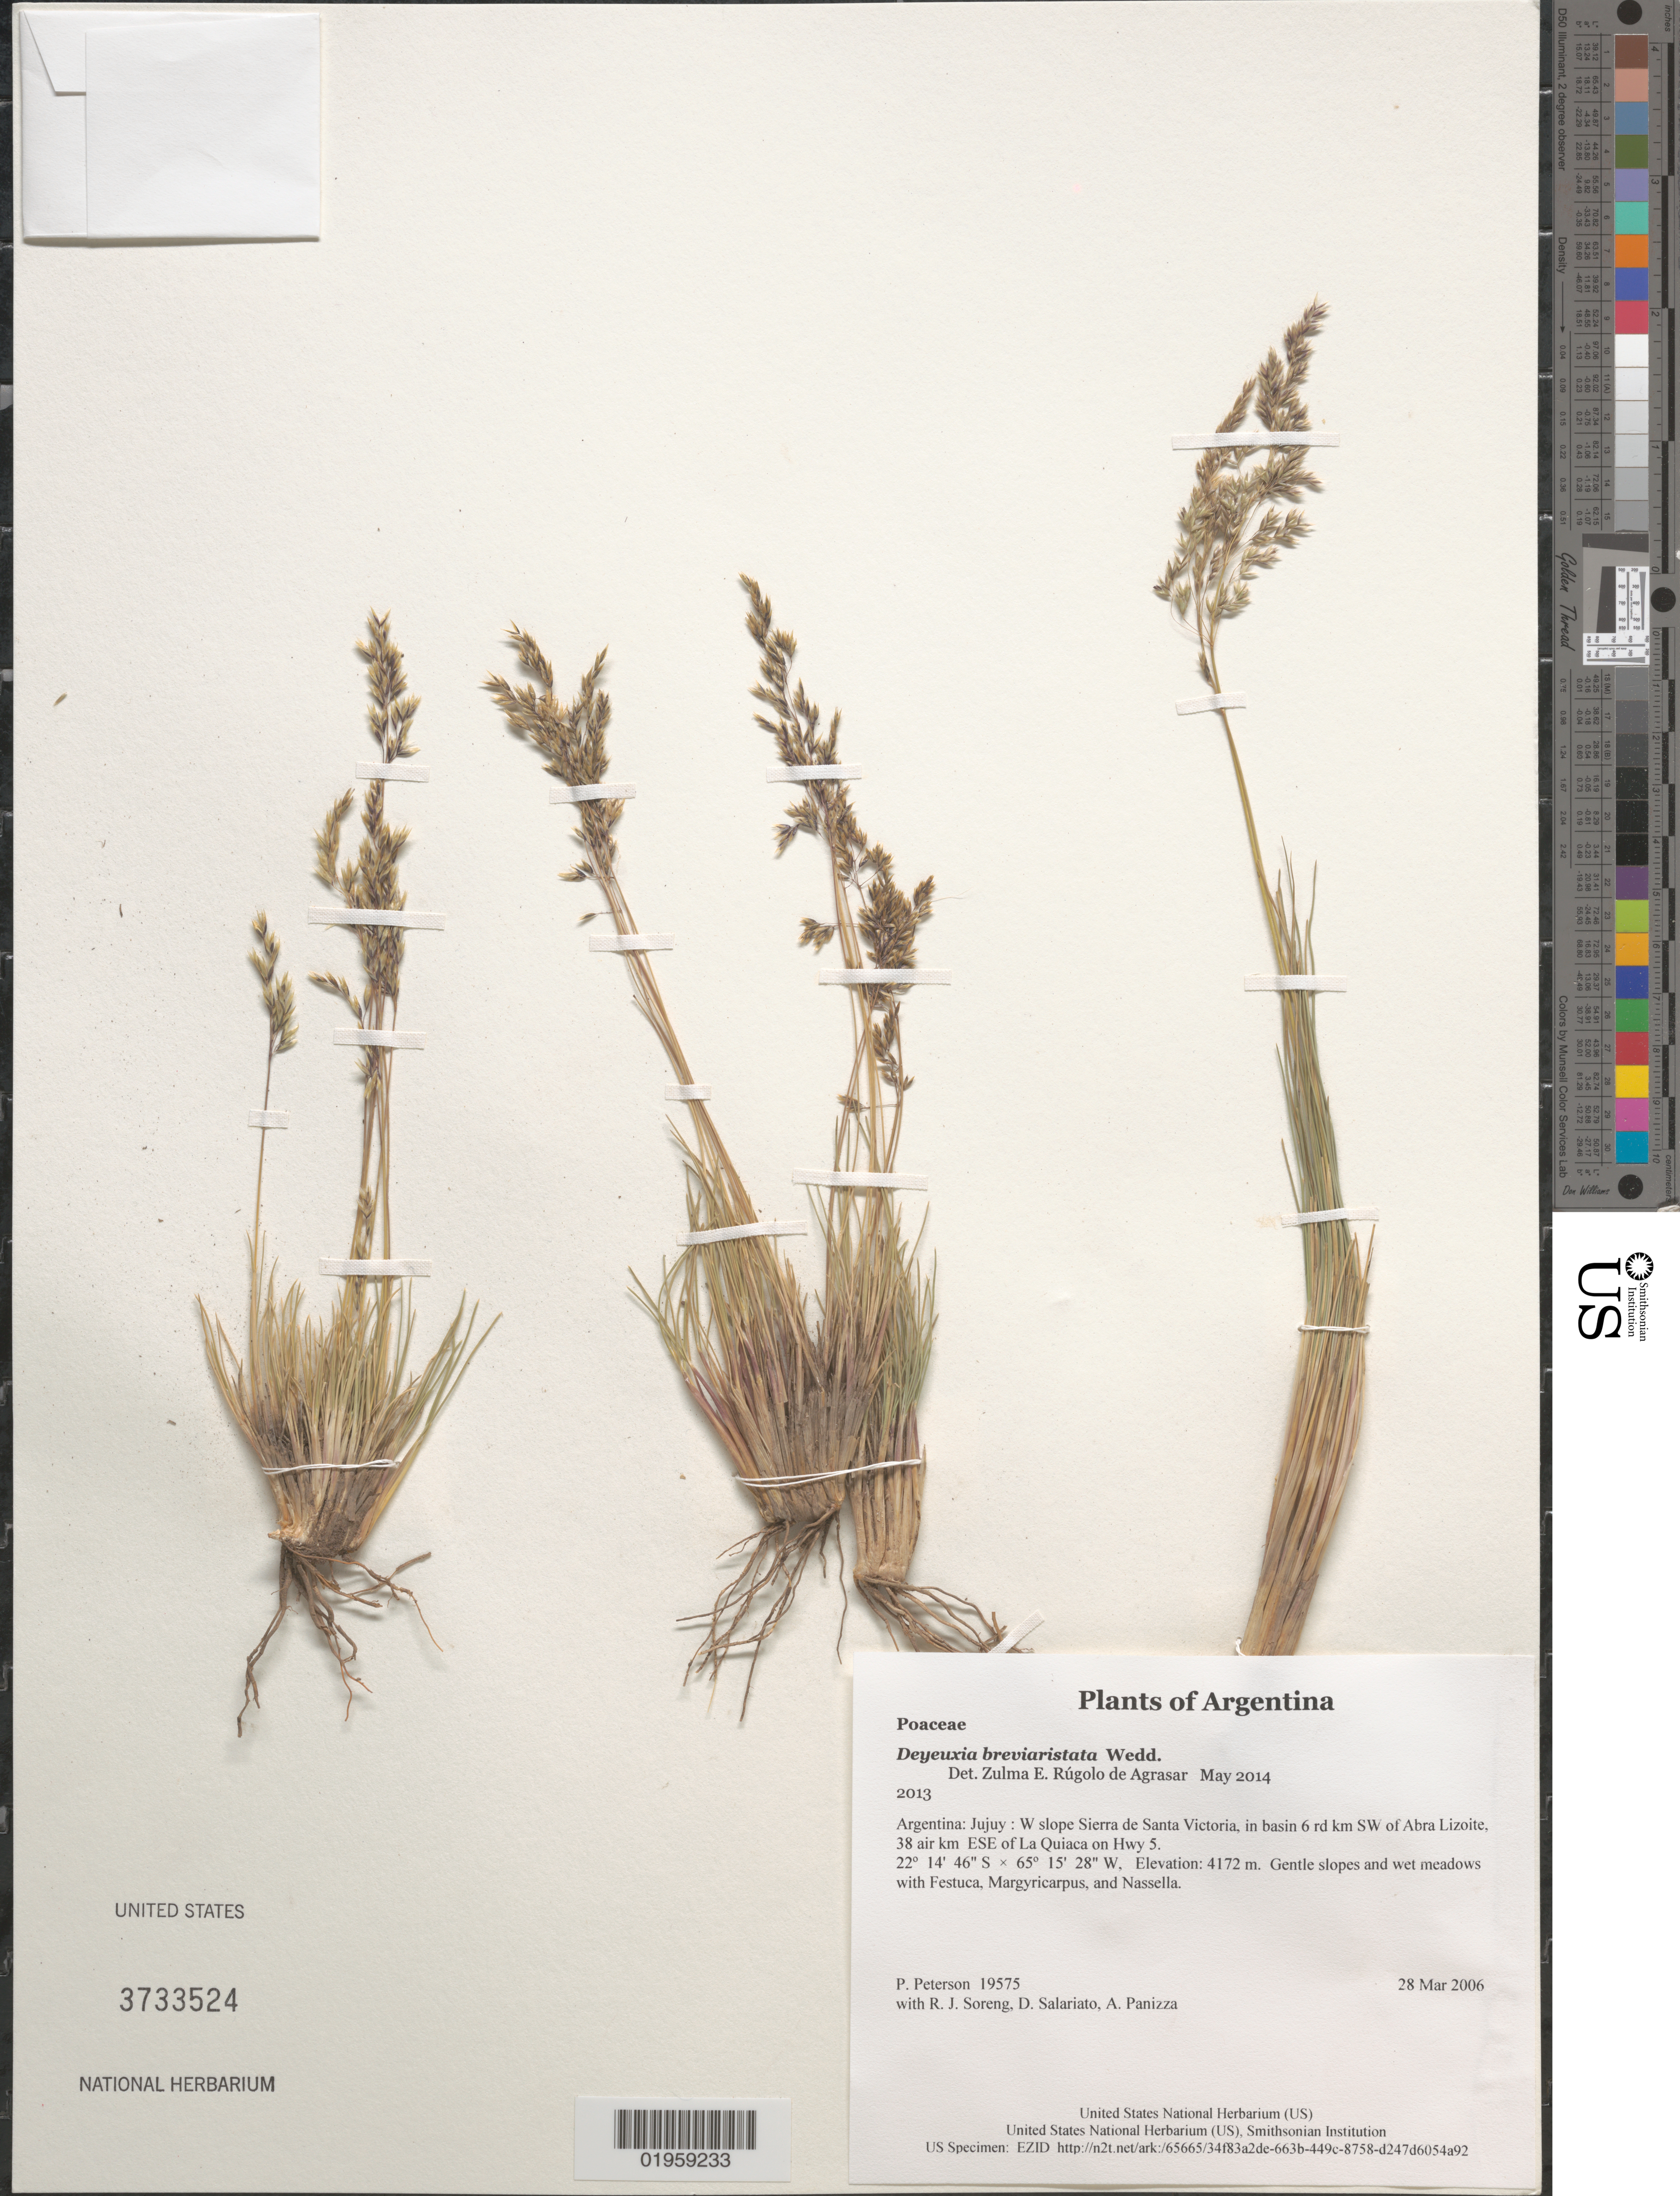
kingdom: Plantae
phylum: Tracheophyta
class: Liliopsida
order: Poales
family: Poaceae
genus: Deyeuxia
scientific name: Deyeuxia breviaristata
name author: Wedd.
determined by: Rúgolo de Agrasar, Z. E.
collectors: P. M. Peterson, R. J. Soreng, D. Salariato & A. Panizza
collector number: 19575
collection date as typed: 28 Mar 2006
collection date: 2006-03-28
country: Argentina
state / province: Jujuy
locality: W slope Sierra de Santa Victoria, in basin 6 rd km SW of Abra Lizoite, 38 air km ESE of La Quiaca on Hwy 5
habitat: Gentle slopes and wet meadows with Festuca, Margyricarpus, and Nassella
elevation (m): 4172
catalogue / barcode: US 3733524